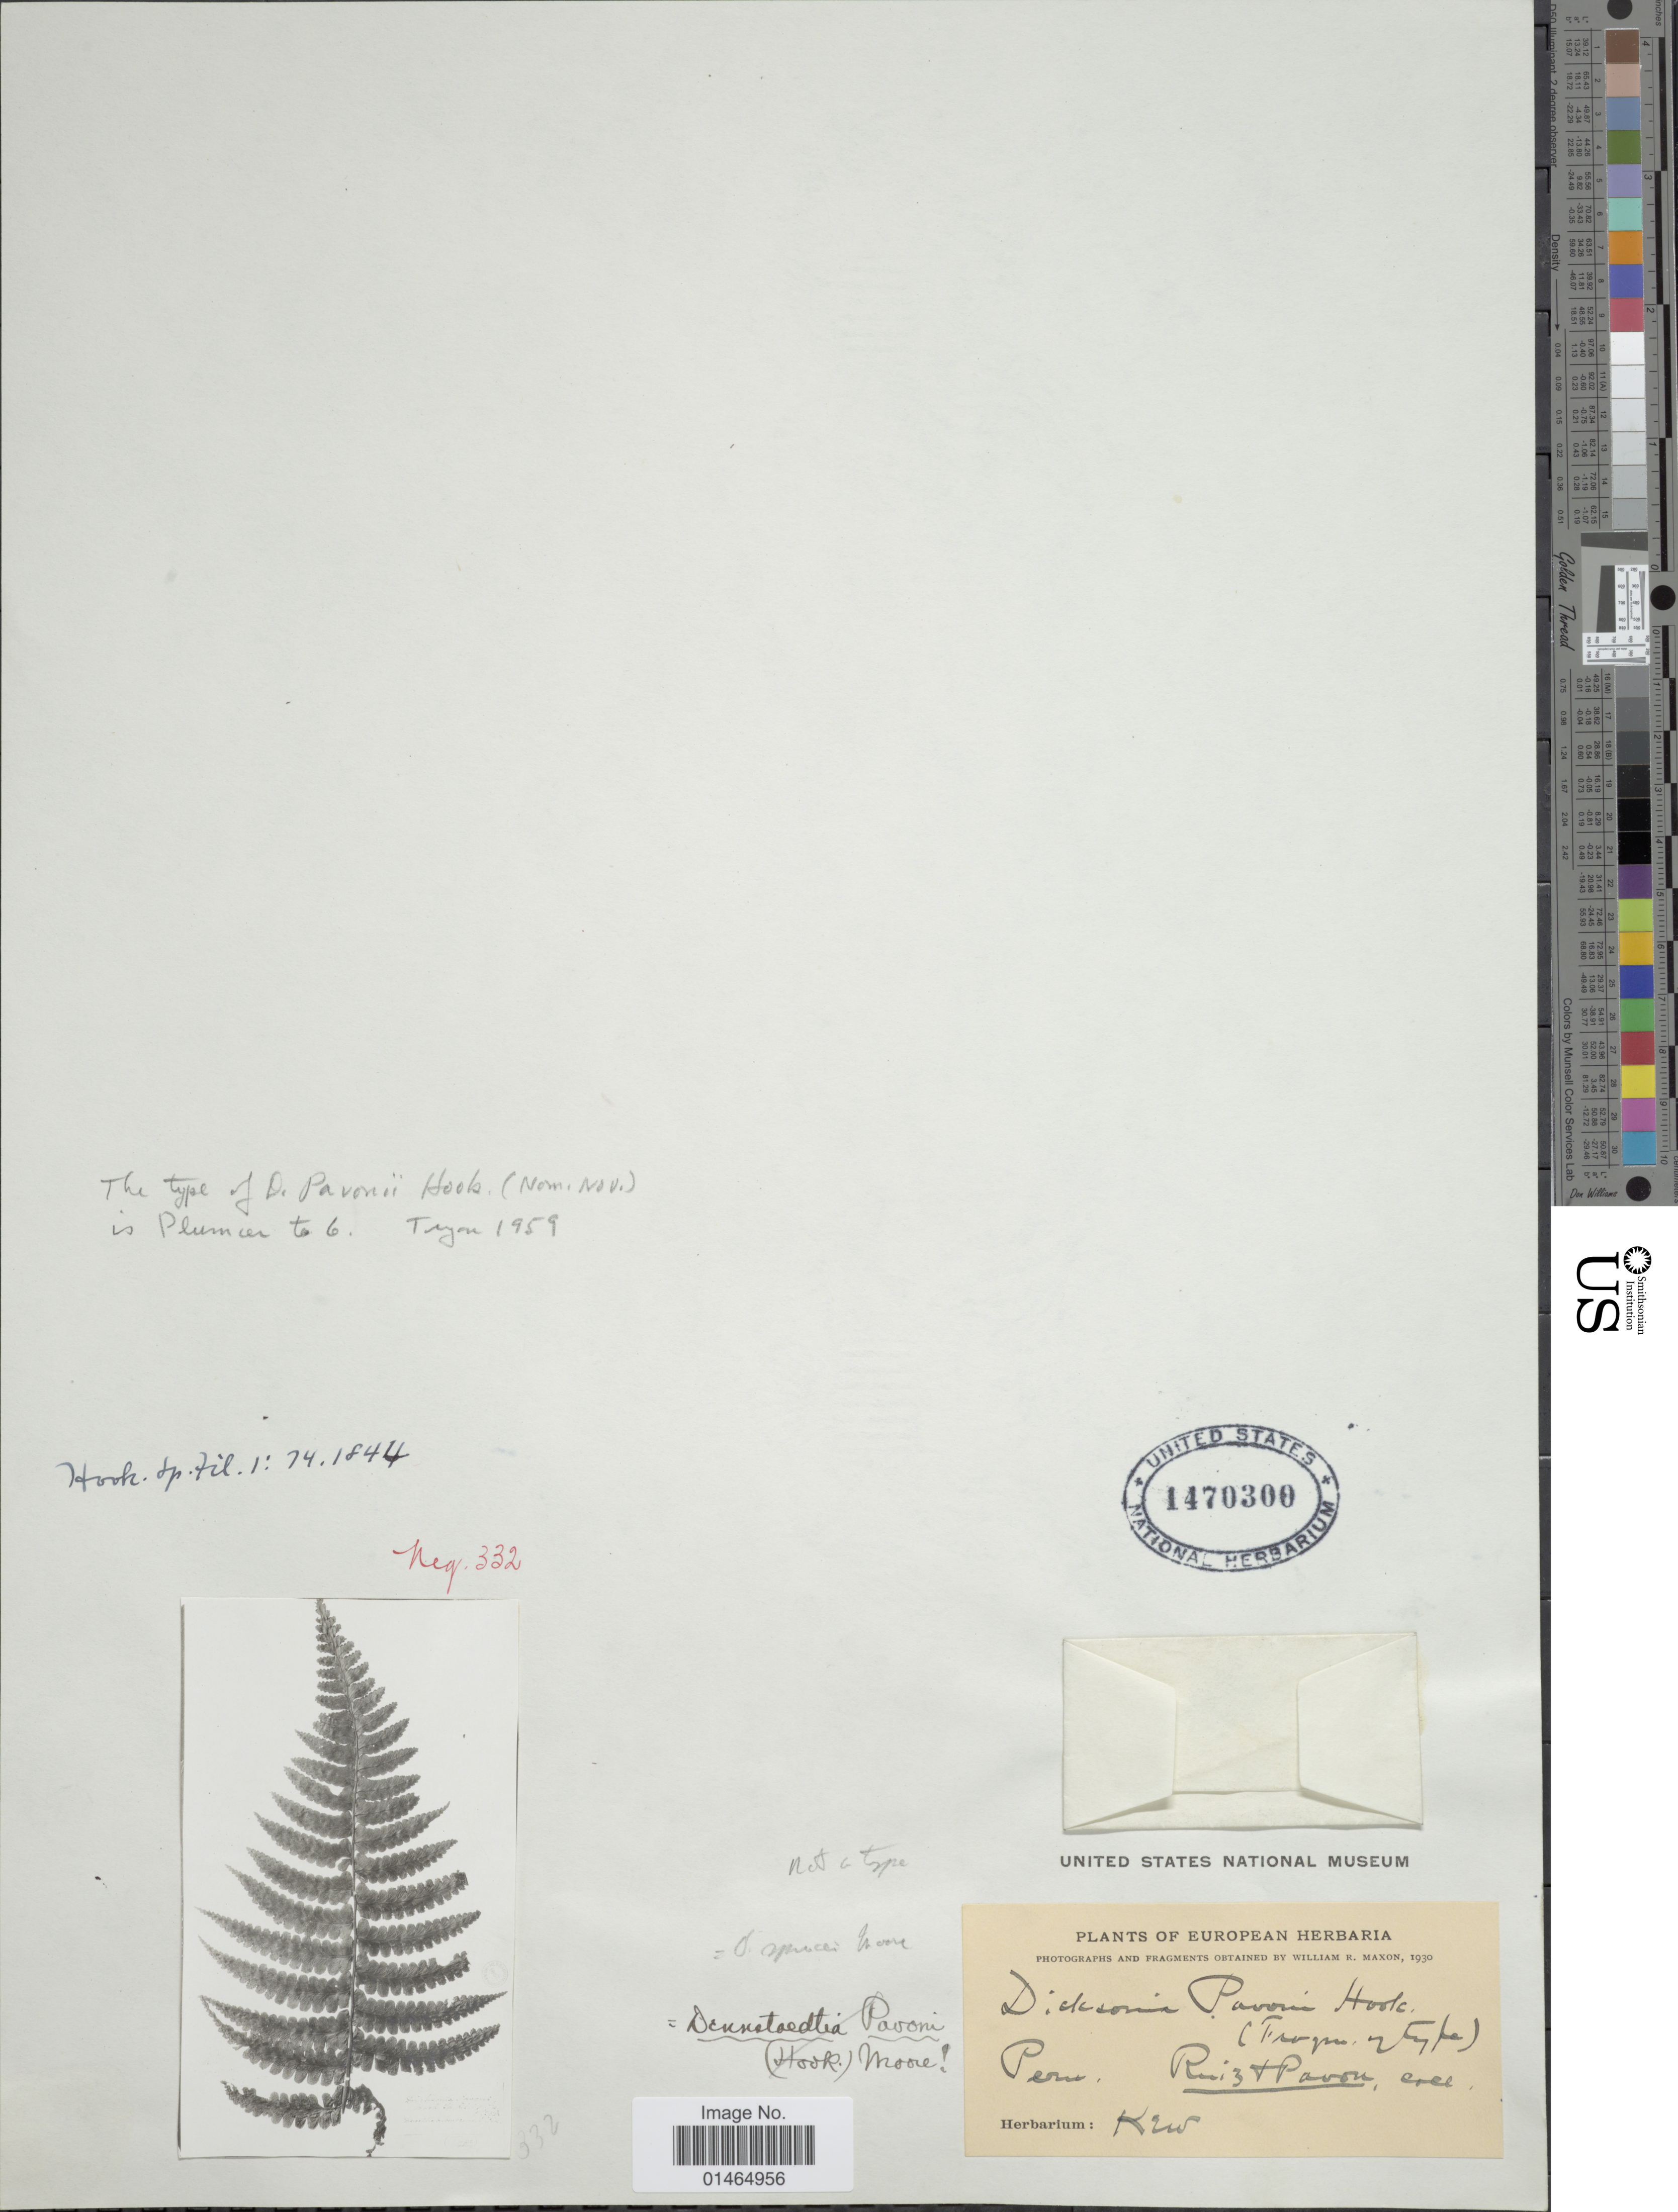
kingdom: Plantae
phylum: Tracheophyta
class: Polypodiopsida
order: Polypodiales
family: Dennstaedtiaceae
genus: Dennstaedtia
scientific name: Dennstaedtia sprucei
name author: T. Moore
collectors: Ruiz, -- & -. Pavon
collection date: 1930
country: Peru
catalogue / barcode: US 1470300